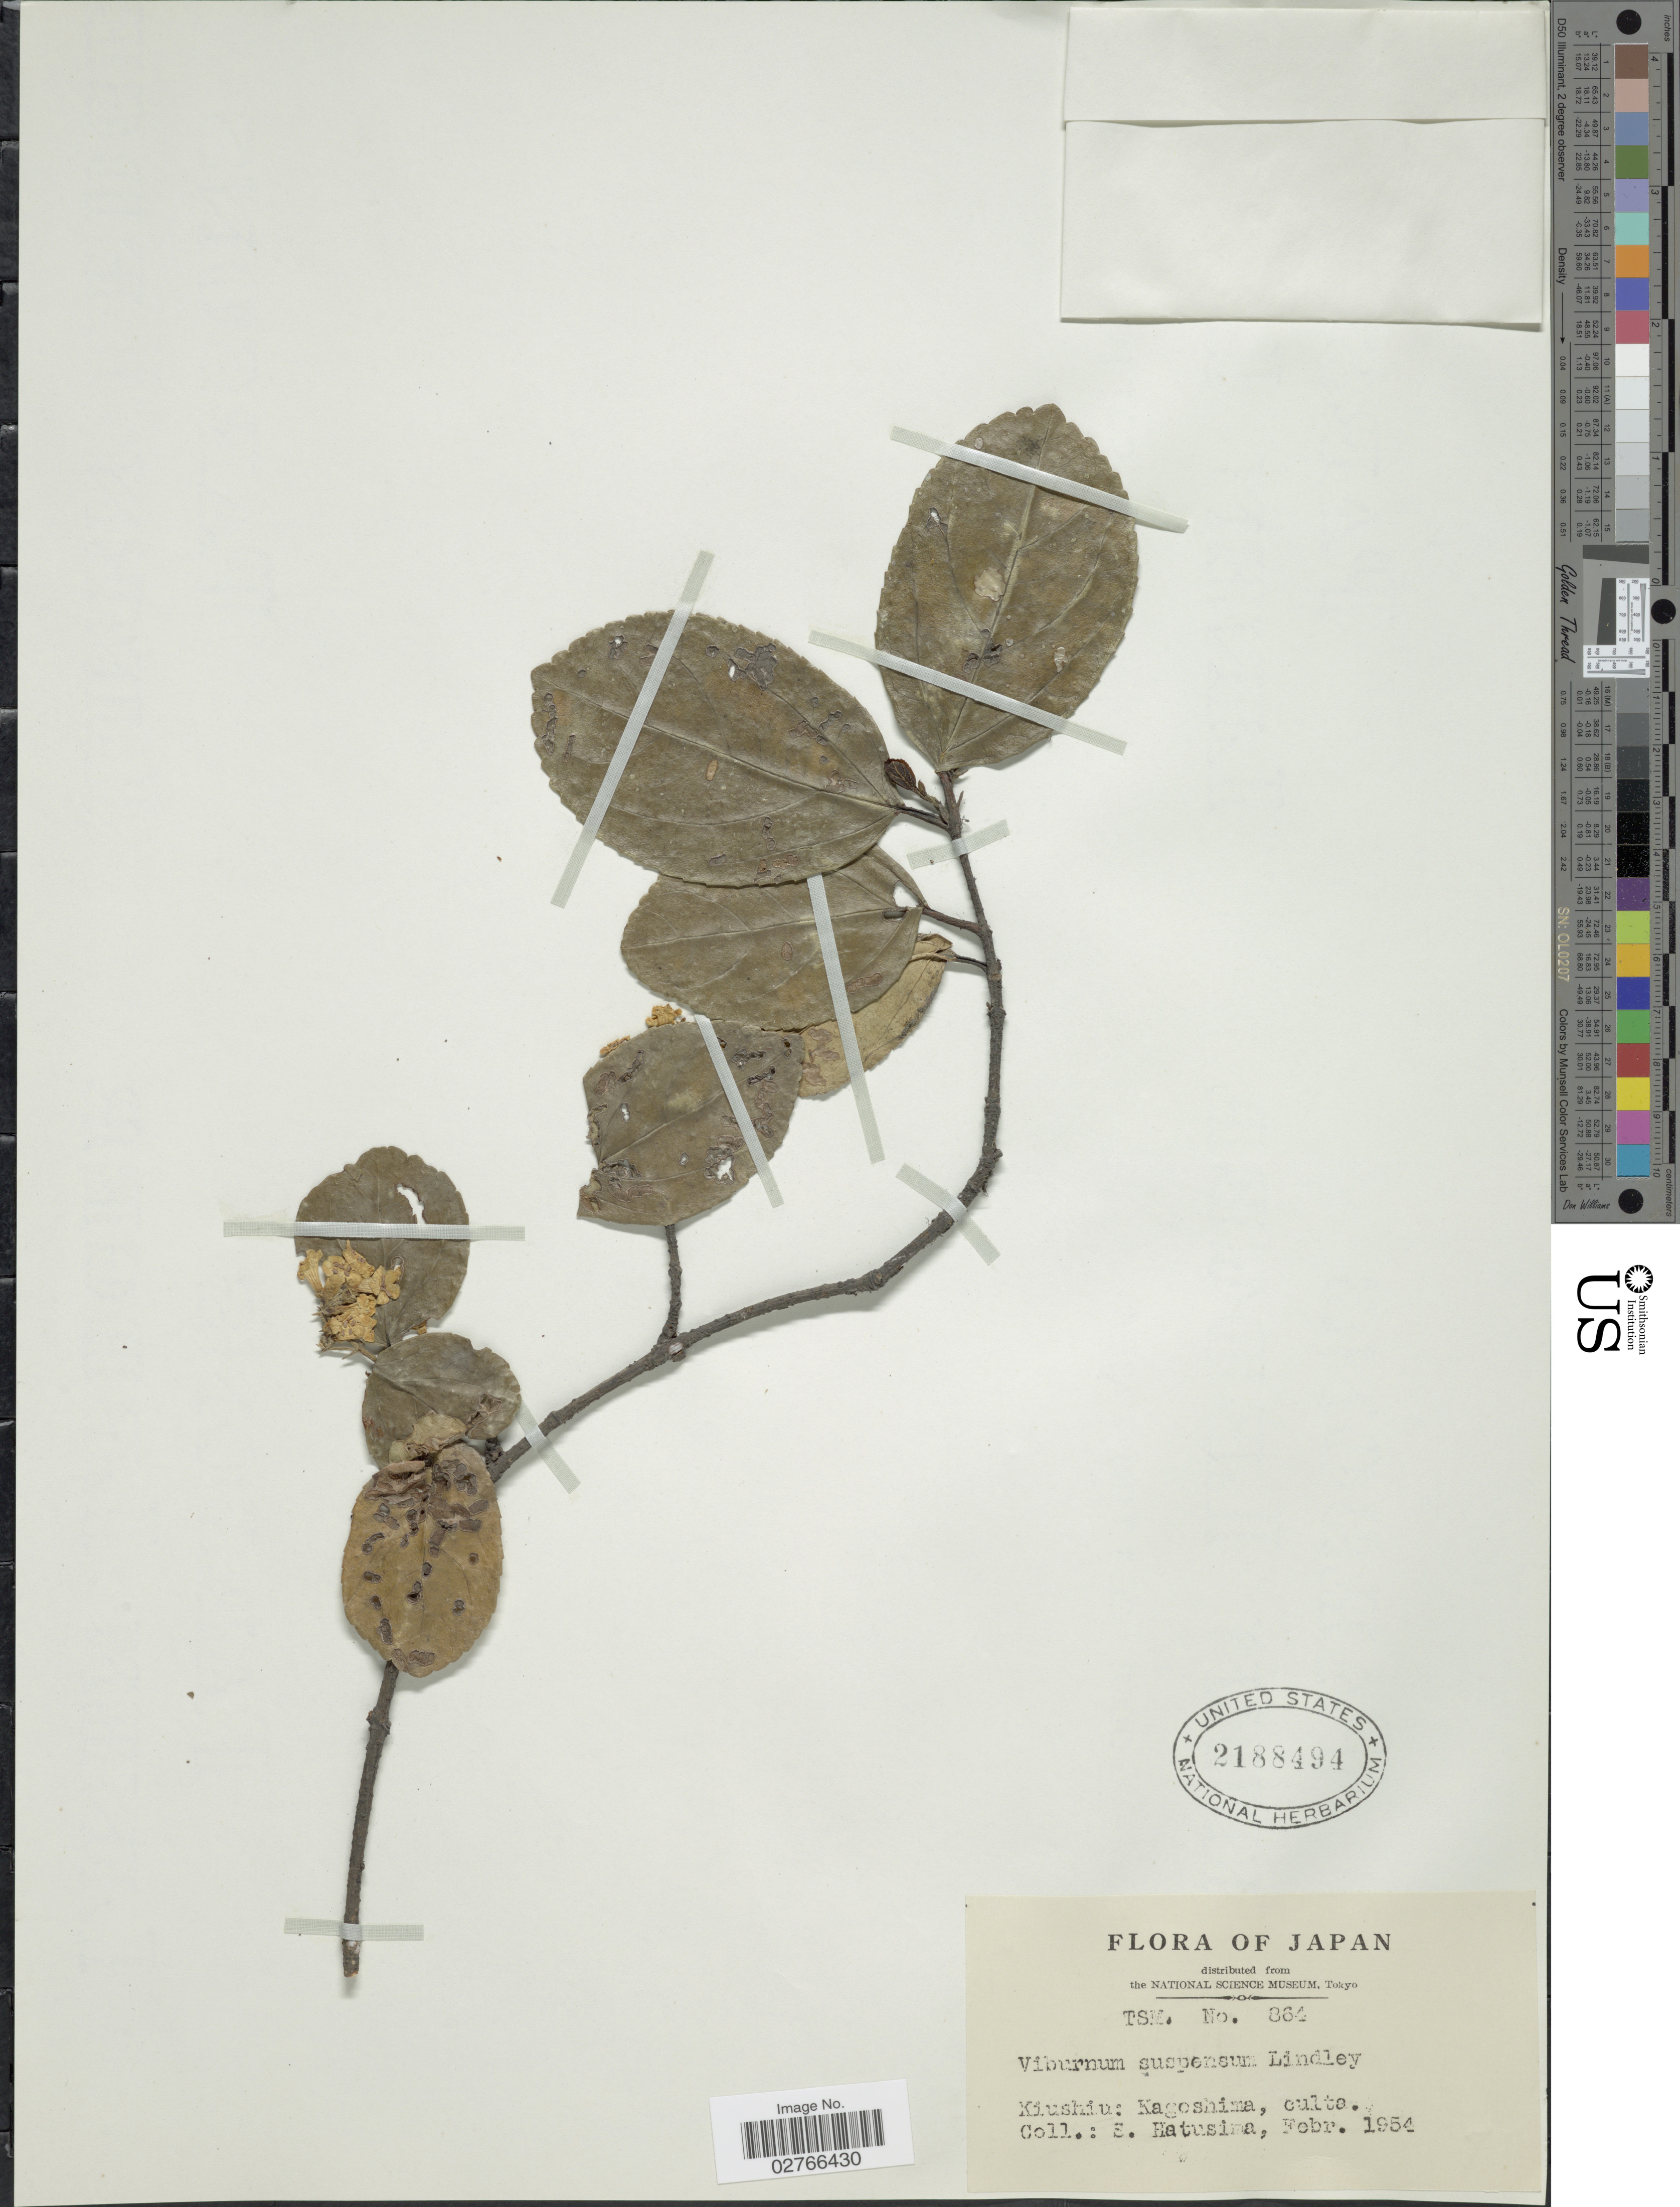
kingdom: Plantae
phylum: Tracheophyta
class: Magnoliopsida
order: Dipsacales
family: Viburnaceae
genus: Viburnum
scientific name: Viburnum suspensum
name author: Lindl.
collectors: S. Hatusima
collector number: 864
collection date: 1954-02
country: Japan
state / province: Kagosima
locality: Kiushiu, Kagoshima.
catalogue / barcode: US 2188494